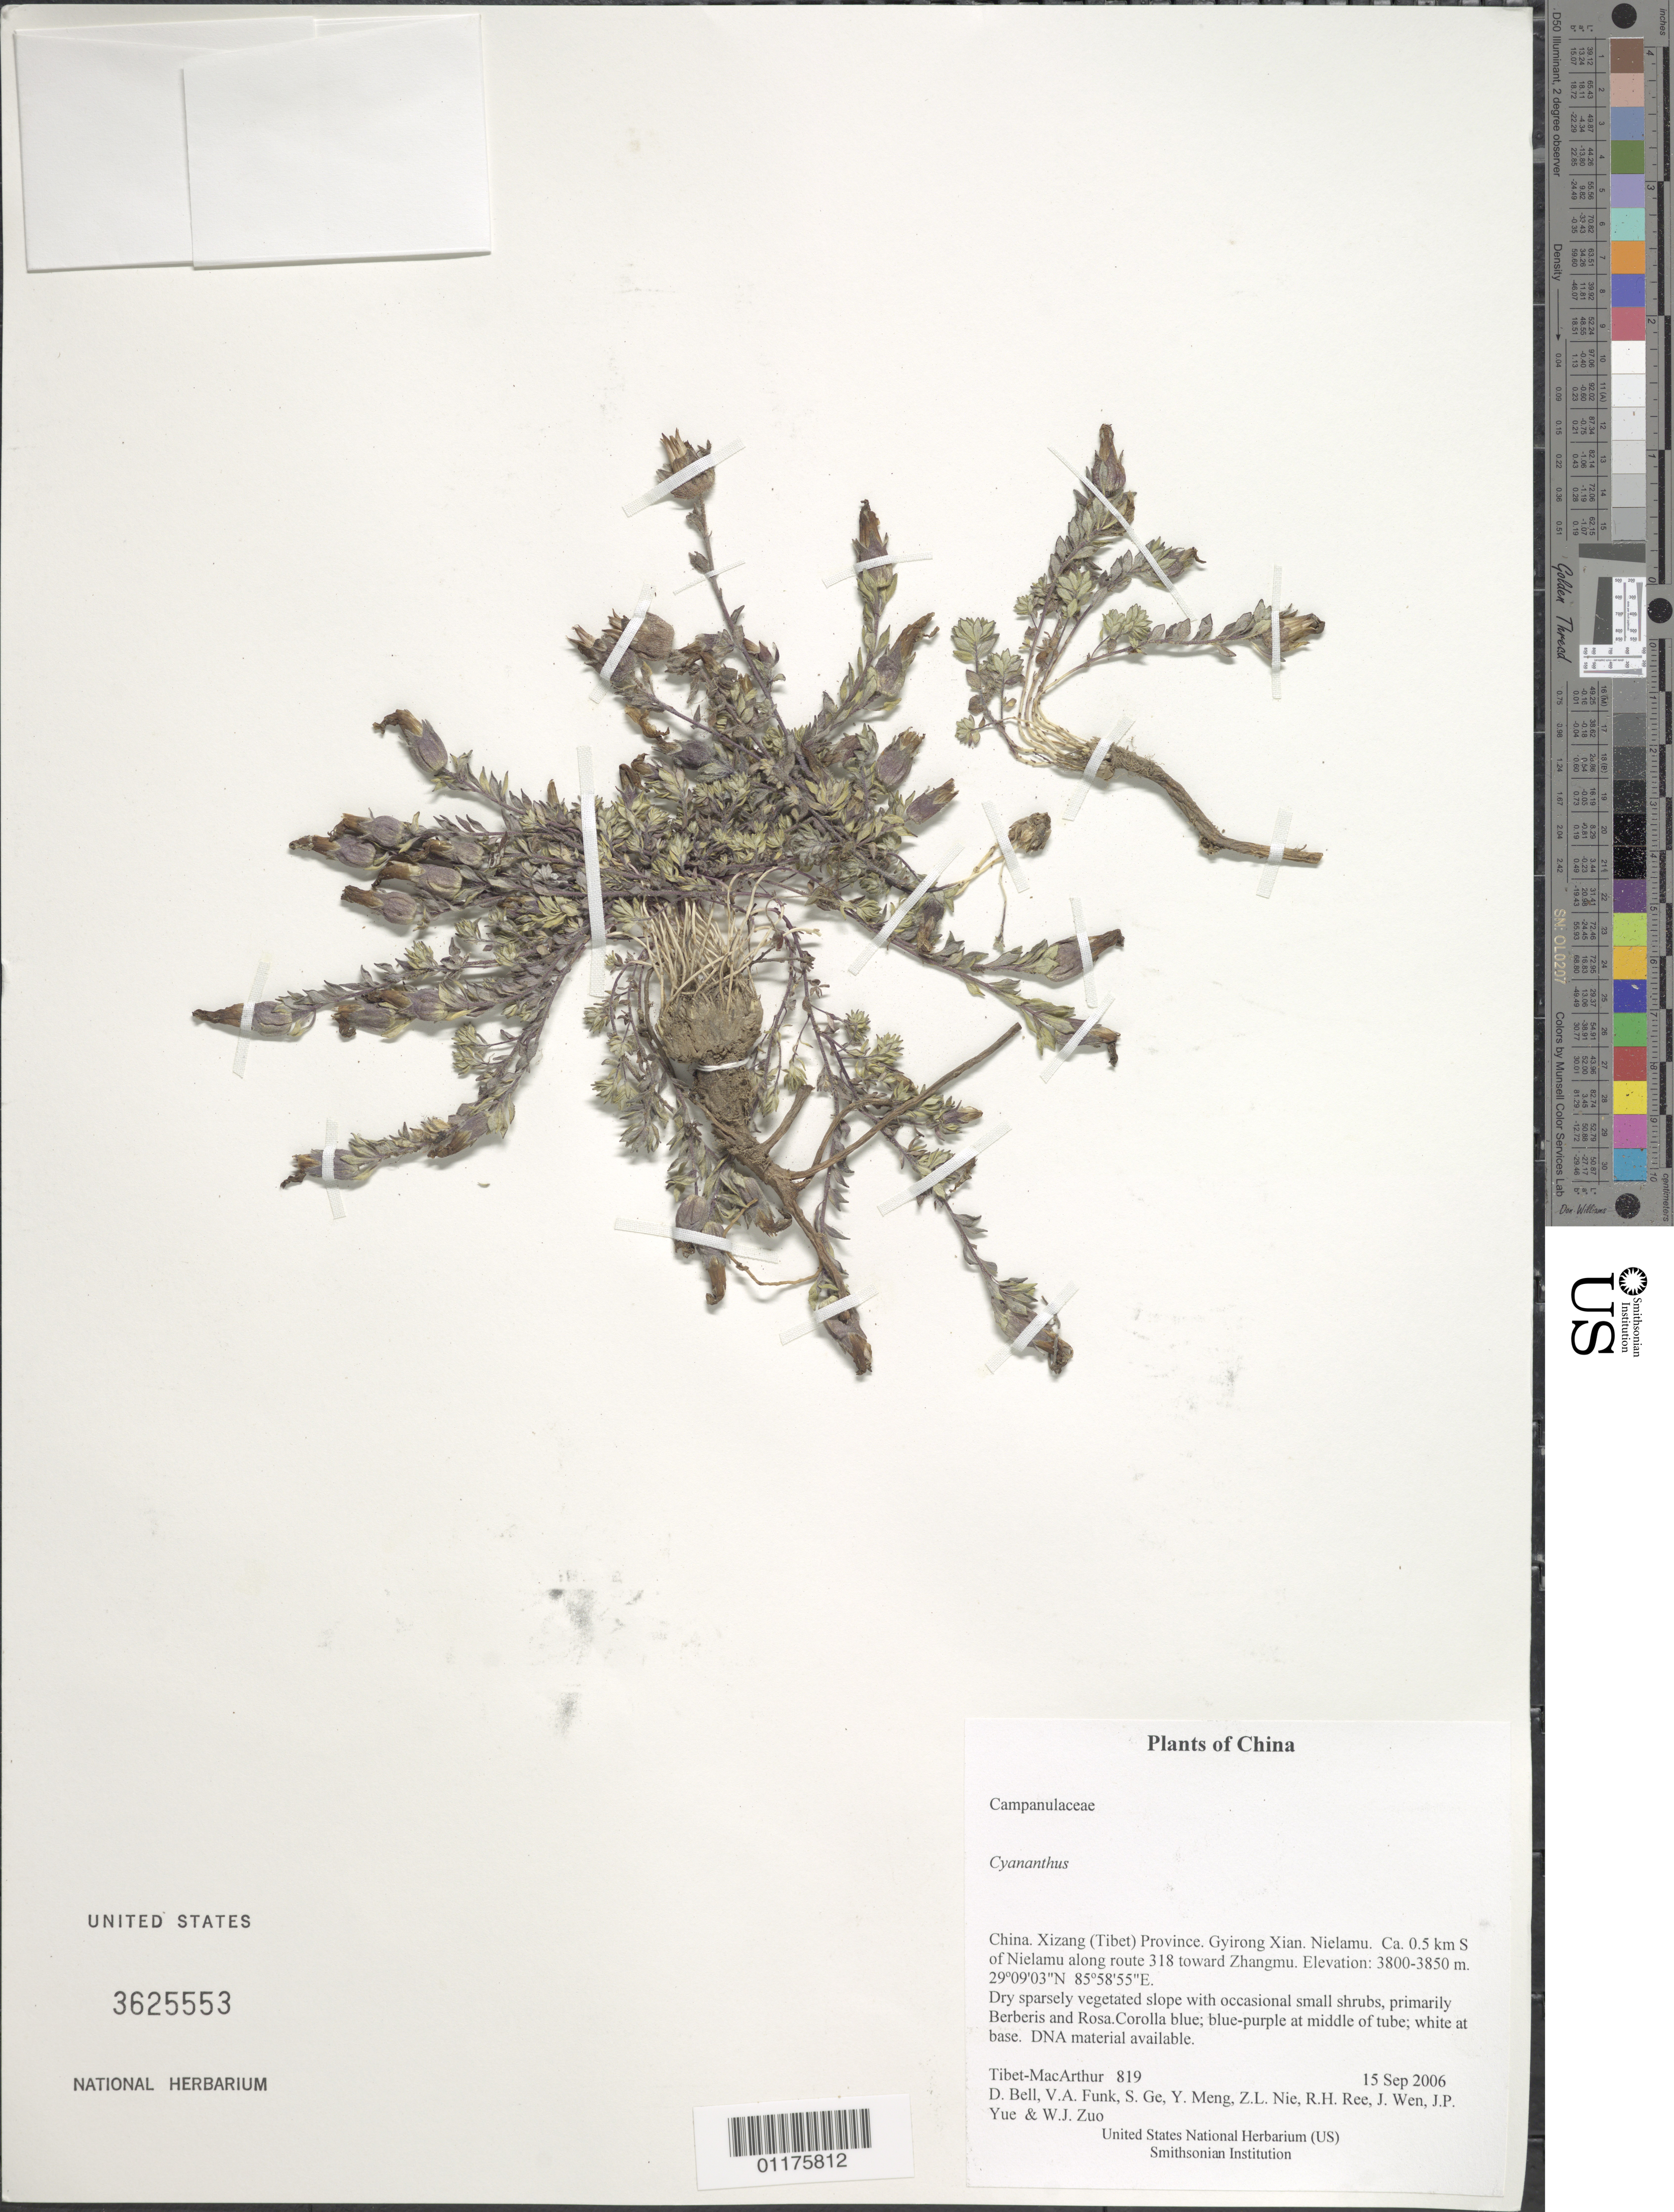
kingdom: Plantae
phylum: Tracheophyta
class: Magnoliopsida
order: Asterales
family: Campanulaceae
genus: Cyananthus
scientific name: Cyananthus sp.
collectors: Tibet-MacArthur, D. A. Bell, V. Funk, S. Ge, Y. Meng, Z. Nie, R. Ree, J. Wen, J. Yue & W. Zuo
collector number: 819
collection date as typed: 15 Sep 2006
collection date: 2006-09-15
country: China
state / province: Xizang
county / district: Gyirong Xian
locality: Nielamu. Ca. 0.5 km S of Nielamu along route 318 toward Zhangmu.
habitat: Dry sparsely vegetated slope with occasional small shrubs, primarily Berberis and Rosa.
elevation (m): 3800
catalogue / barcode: US 3625553